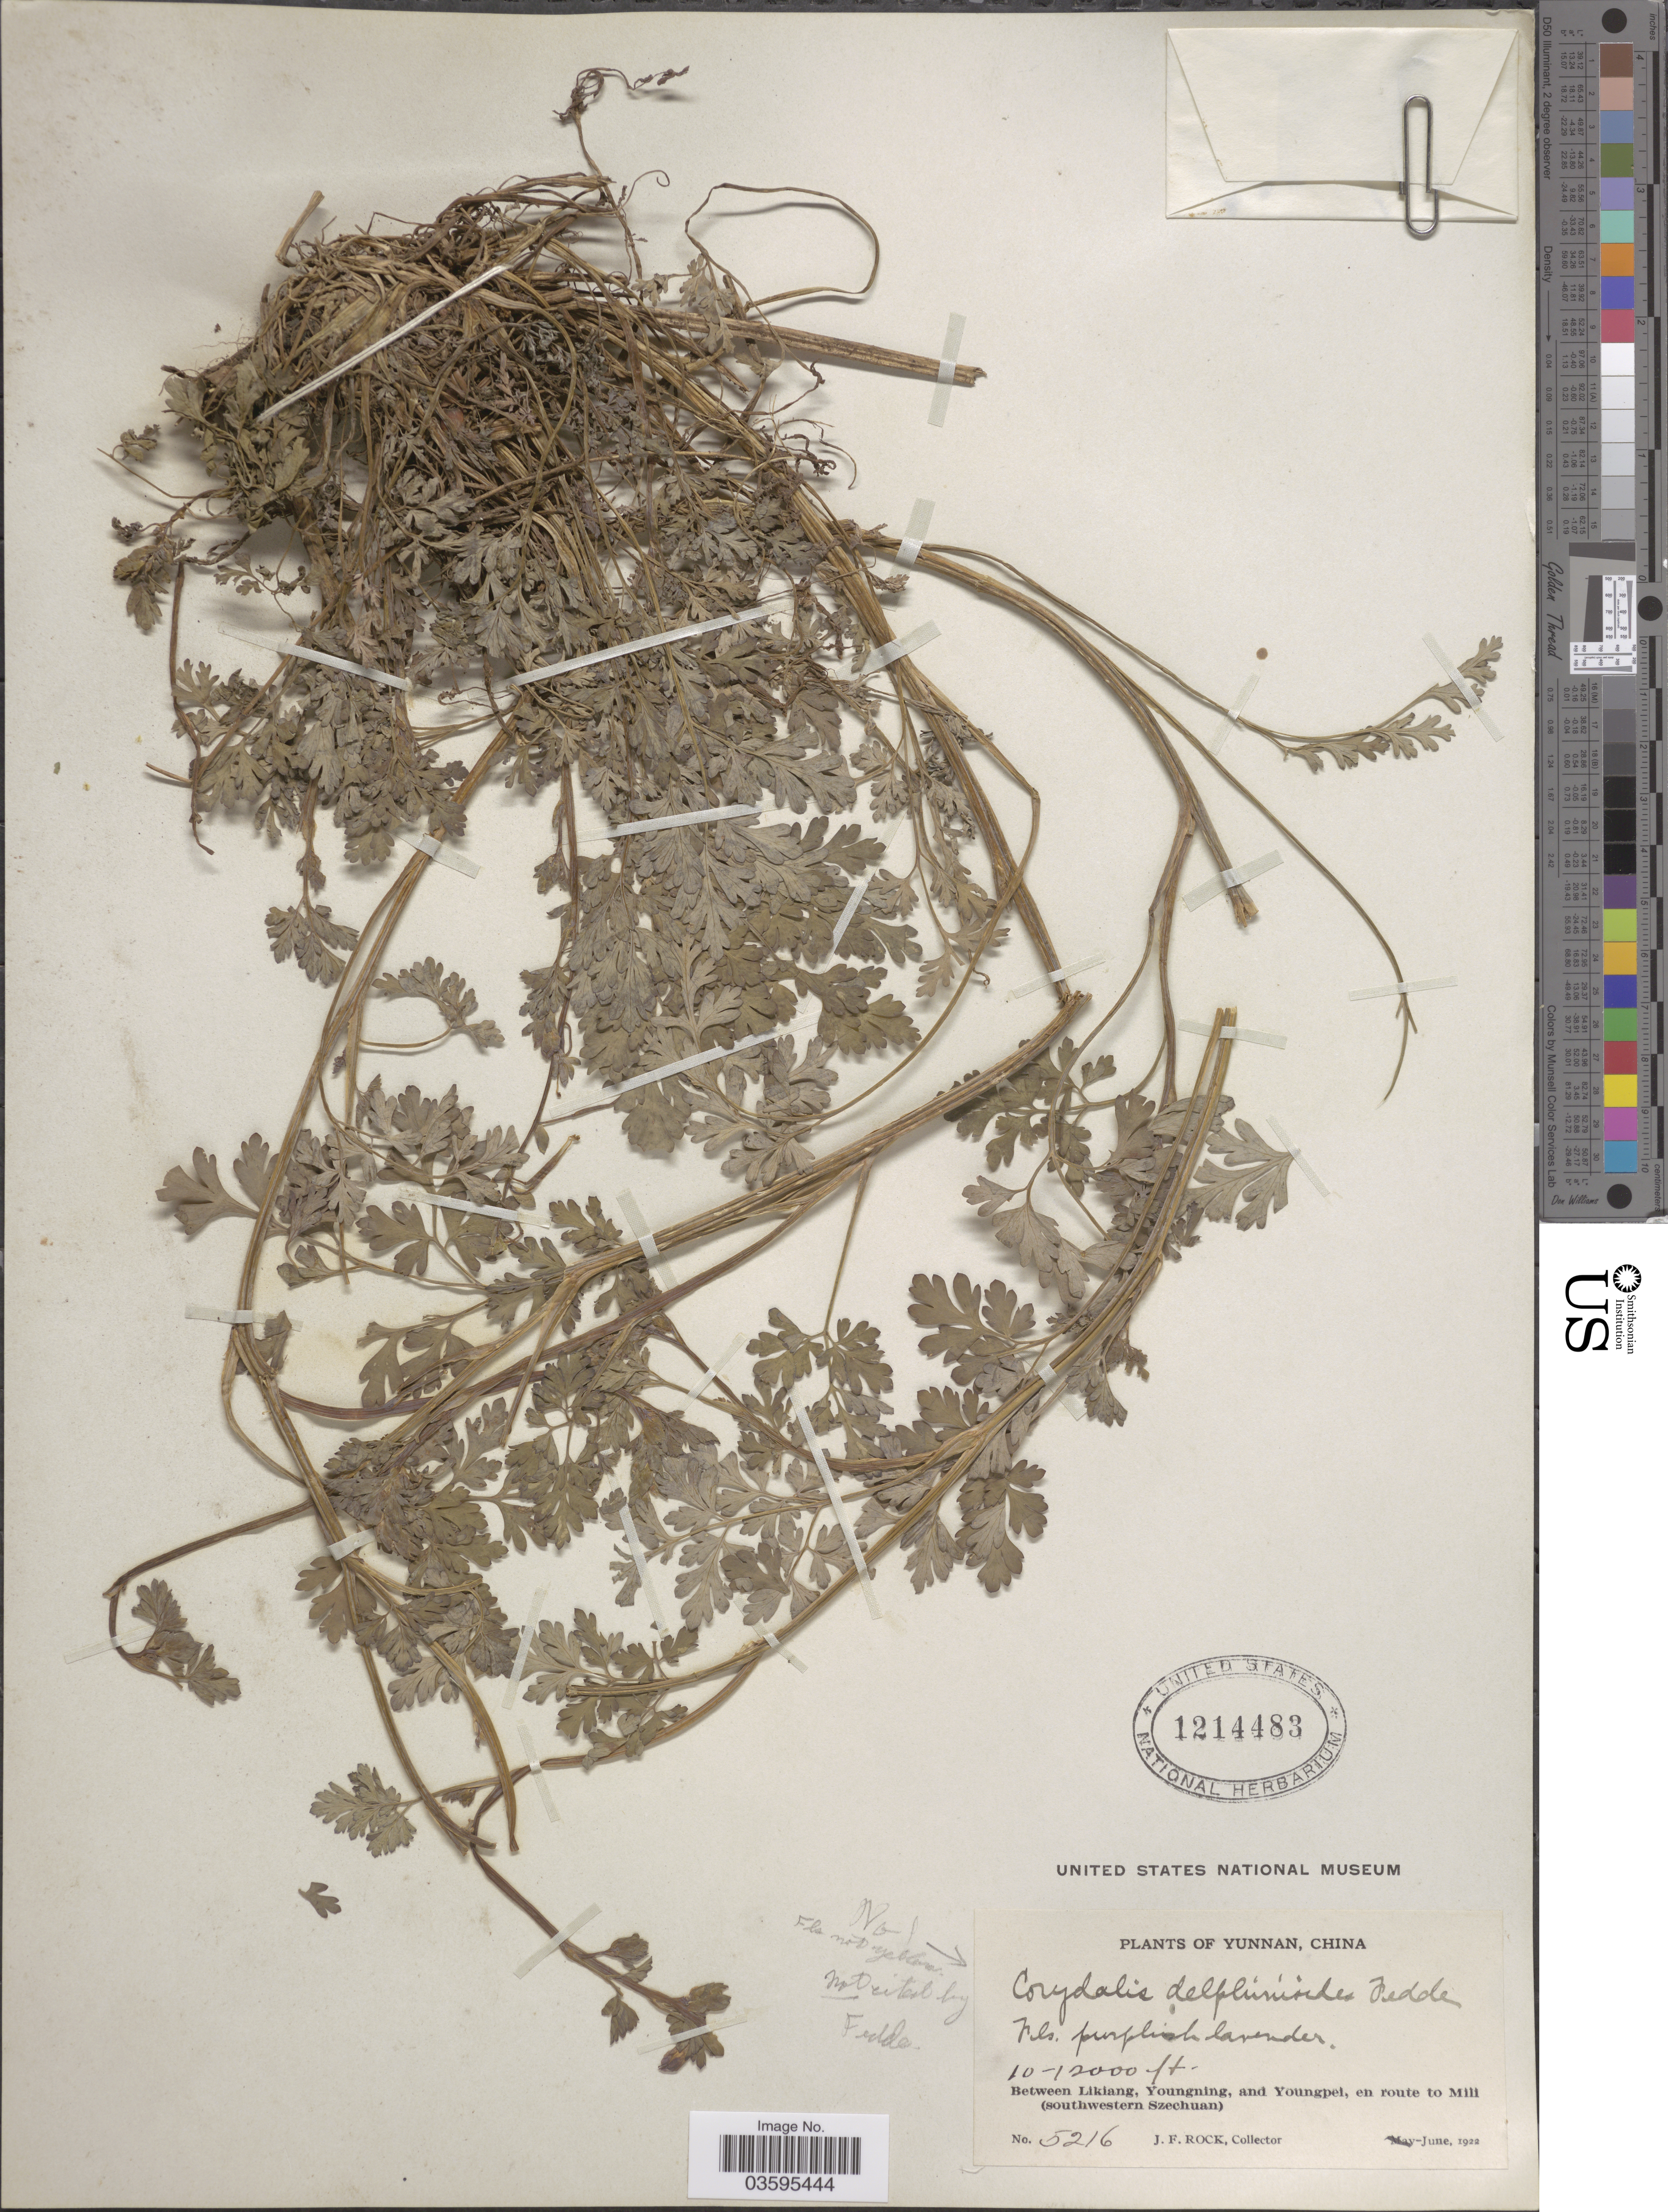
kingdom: Plantae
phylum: Tracheophyta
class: Magnoliopsida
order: Ranunculales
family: Papaveraceae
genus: Corydalis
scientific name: Corydalis sp.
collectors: J. Rock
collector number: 5216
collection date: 1922-06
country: China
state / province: Yunnan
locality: Between Likiang, Youngning, and Youngpei, en route to Mili (southwestern Szechuan).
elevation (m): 3048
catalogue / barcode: US 1214483